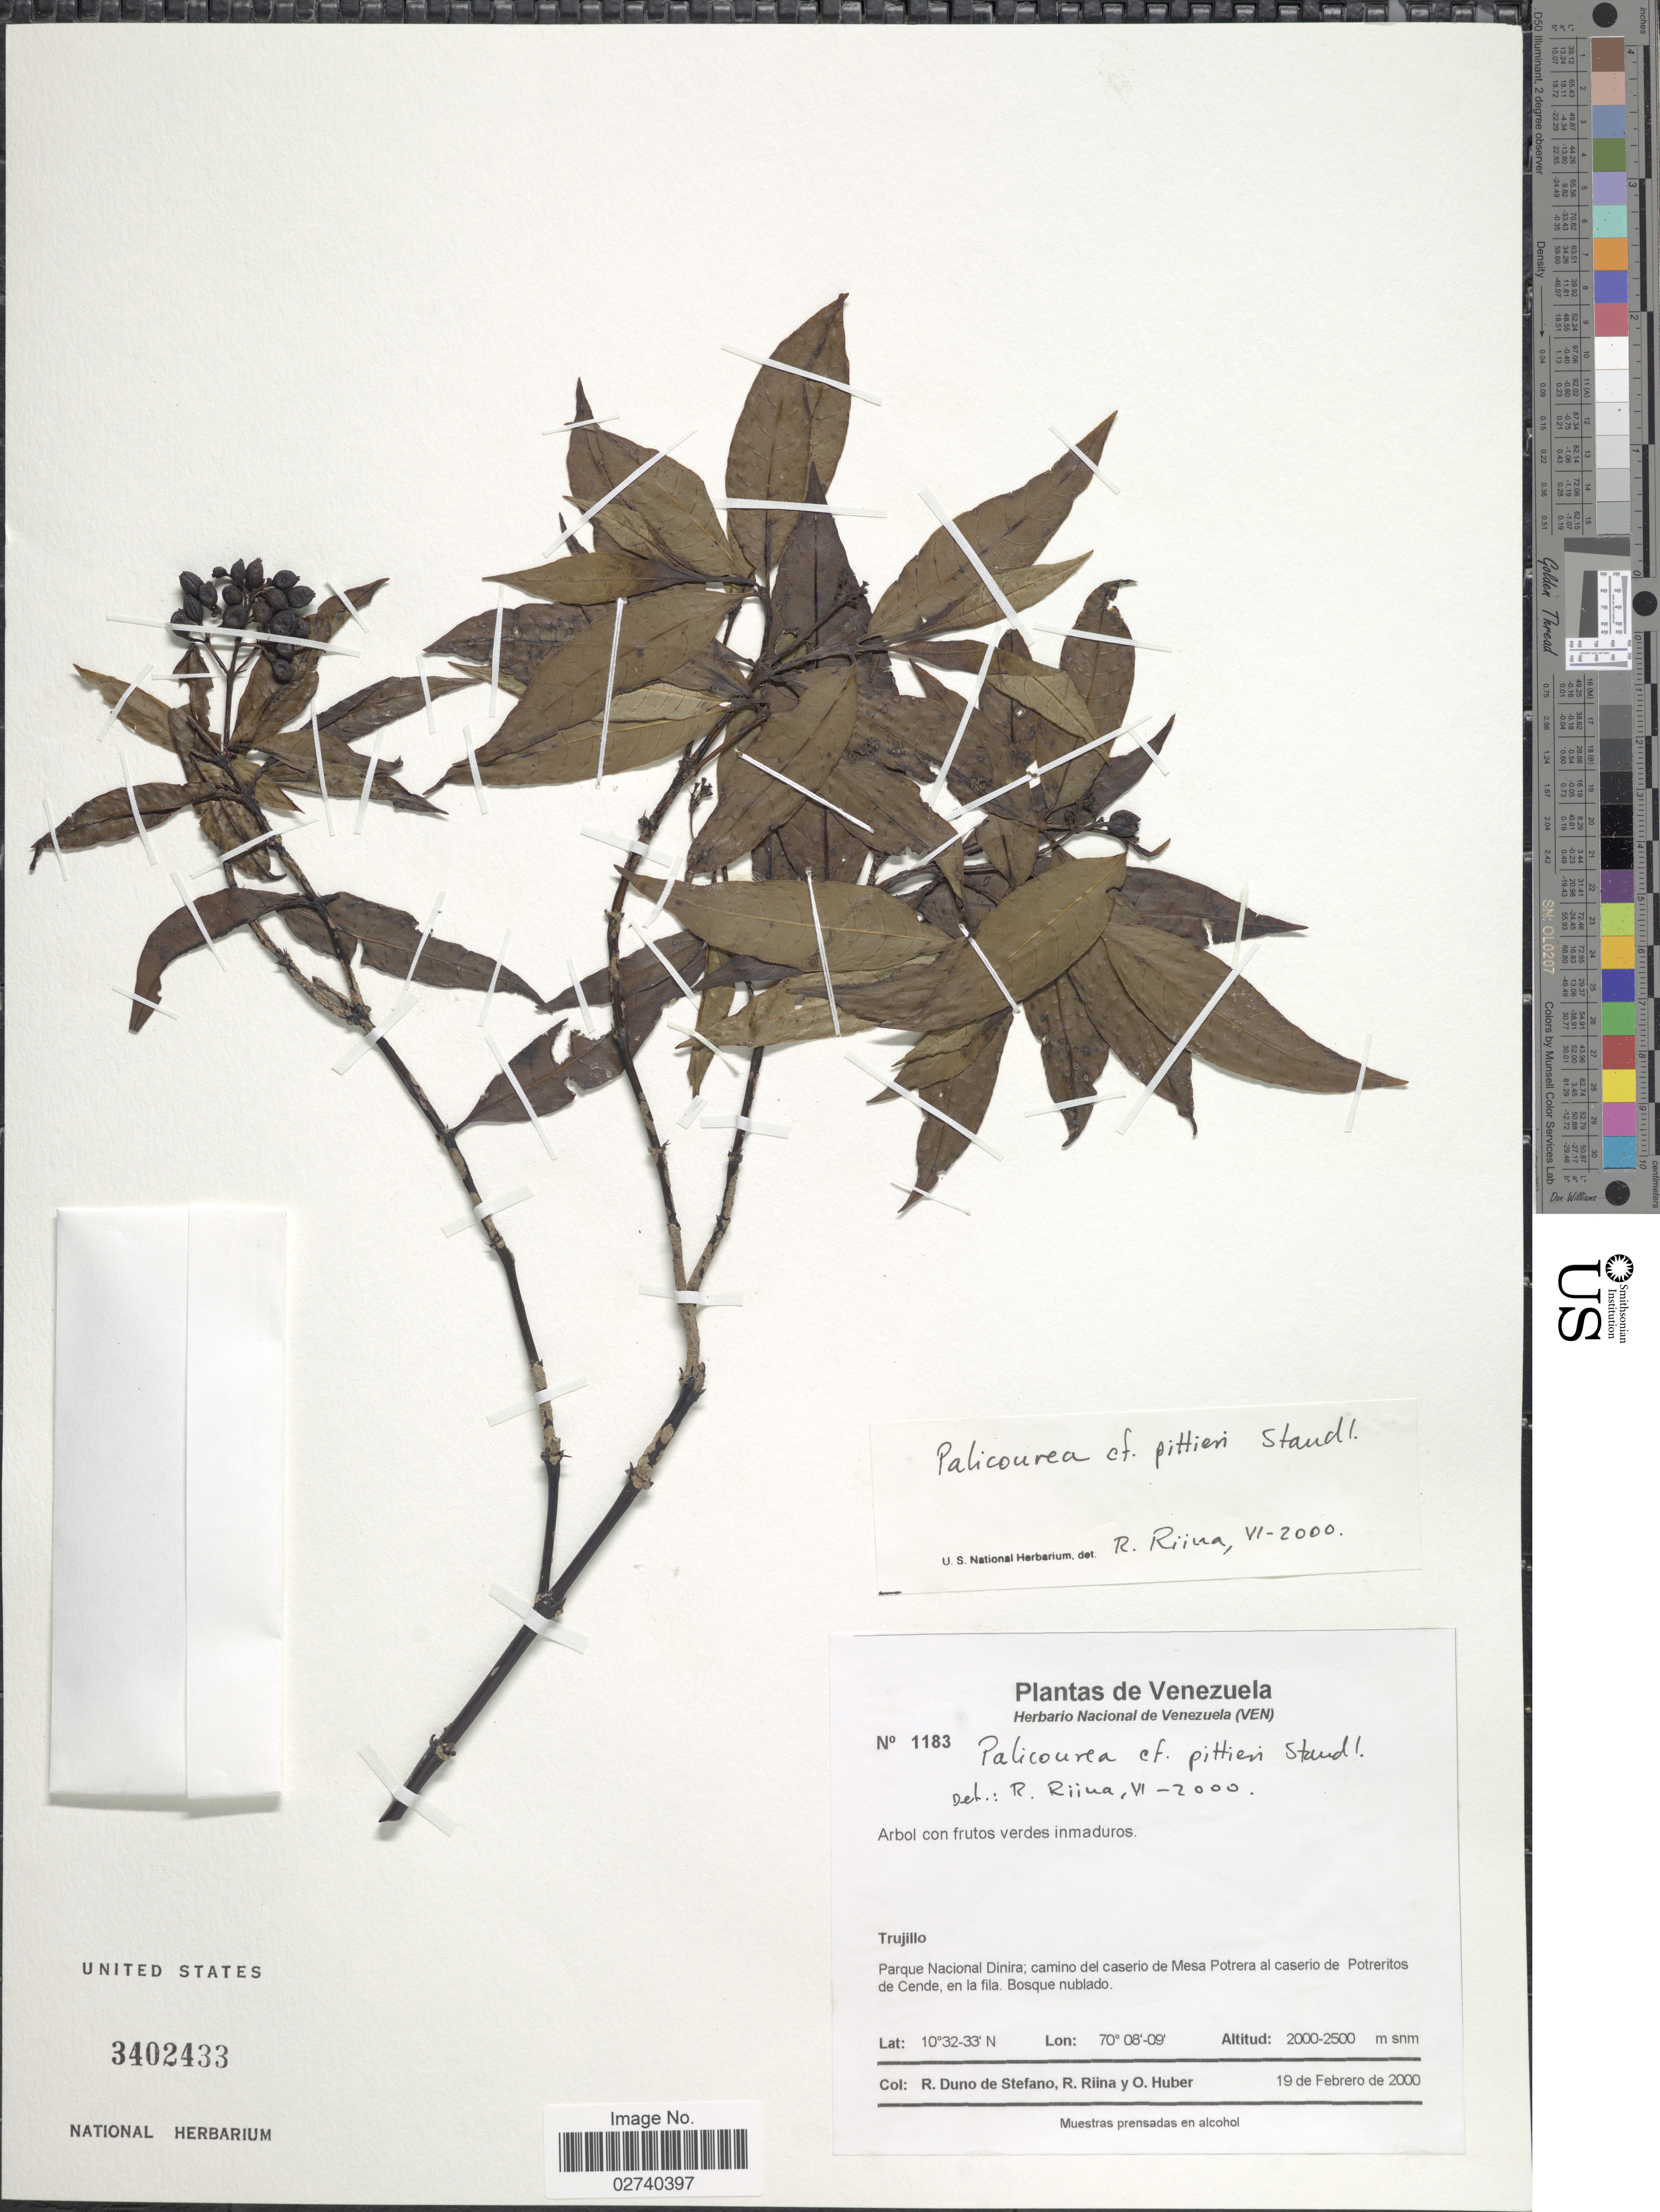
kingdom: Plantae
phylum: Tracheophyta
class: Magnoliopsida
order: Gentianales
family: Rubiaceae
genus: Palicourea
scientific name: Palicourea pittieri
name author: Standl.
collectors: R. Duno de Stefano, R. Riina & O. Huber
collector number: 1183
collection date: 2000-02-19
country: Venezuela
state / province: Trujillo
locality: Parque Nacional Dinira; camino del caserio de Mesa Potrera al caserio de Potreritos de Cende, en la fila.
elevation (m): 2000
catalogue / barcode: US 3402433